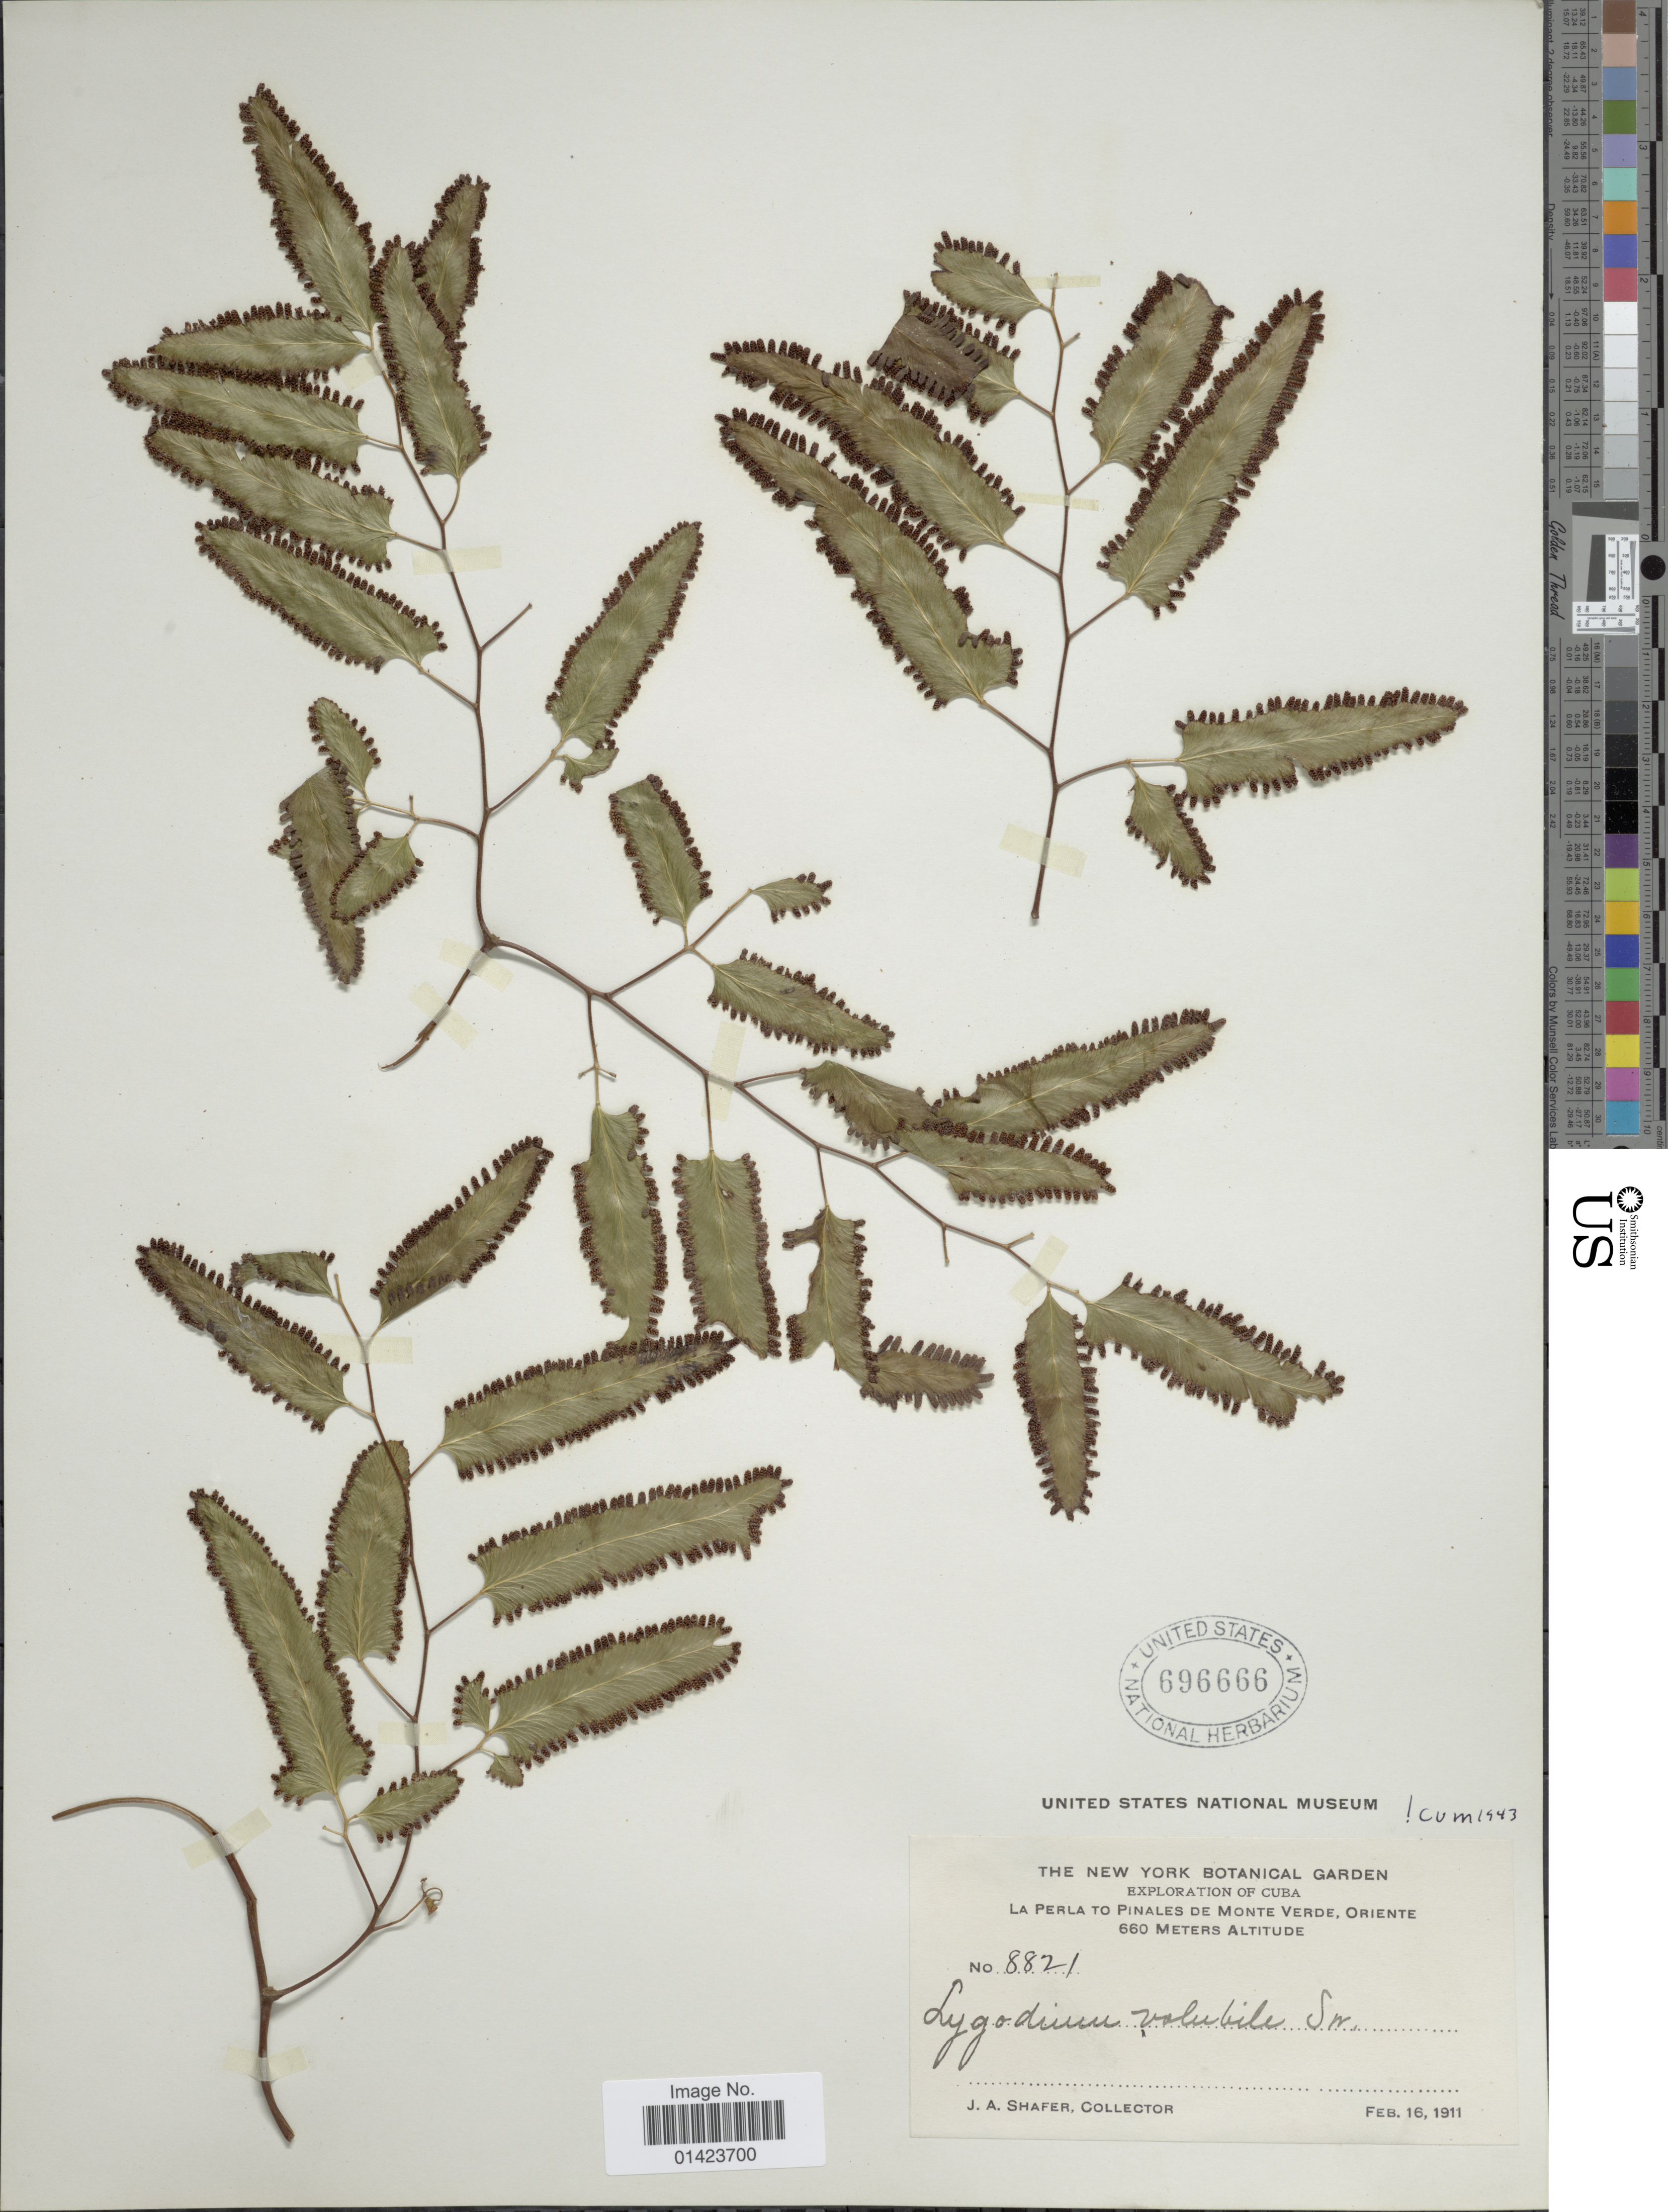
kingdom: Plantae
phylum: Tracheophyta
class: Polypodiopsida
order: Schizaeales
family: Lygodiaceae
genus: Lygodium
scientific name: Lygodium volubile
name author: Sw.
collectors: J. A. Shafer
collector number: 8821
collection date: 1911-02-16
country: Cuba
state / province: Oriente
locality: La Perla to Pinales de Monte Verde, Oriente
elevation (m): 660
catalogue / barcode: US 696666